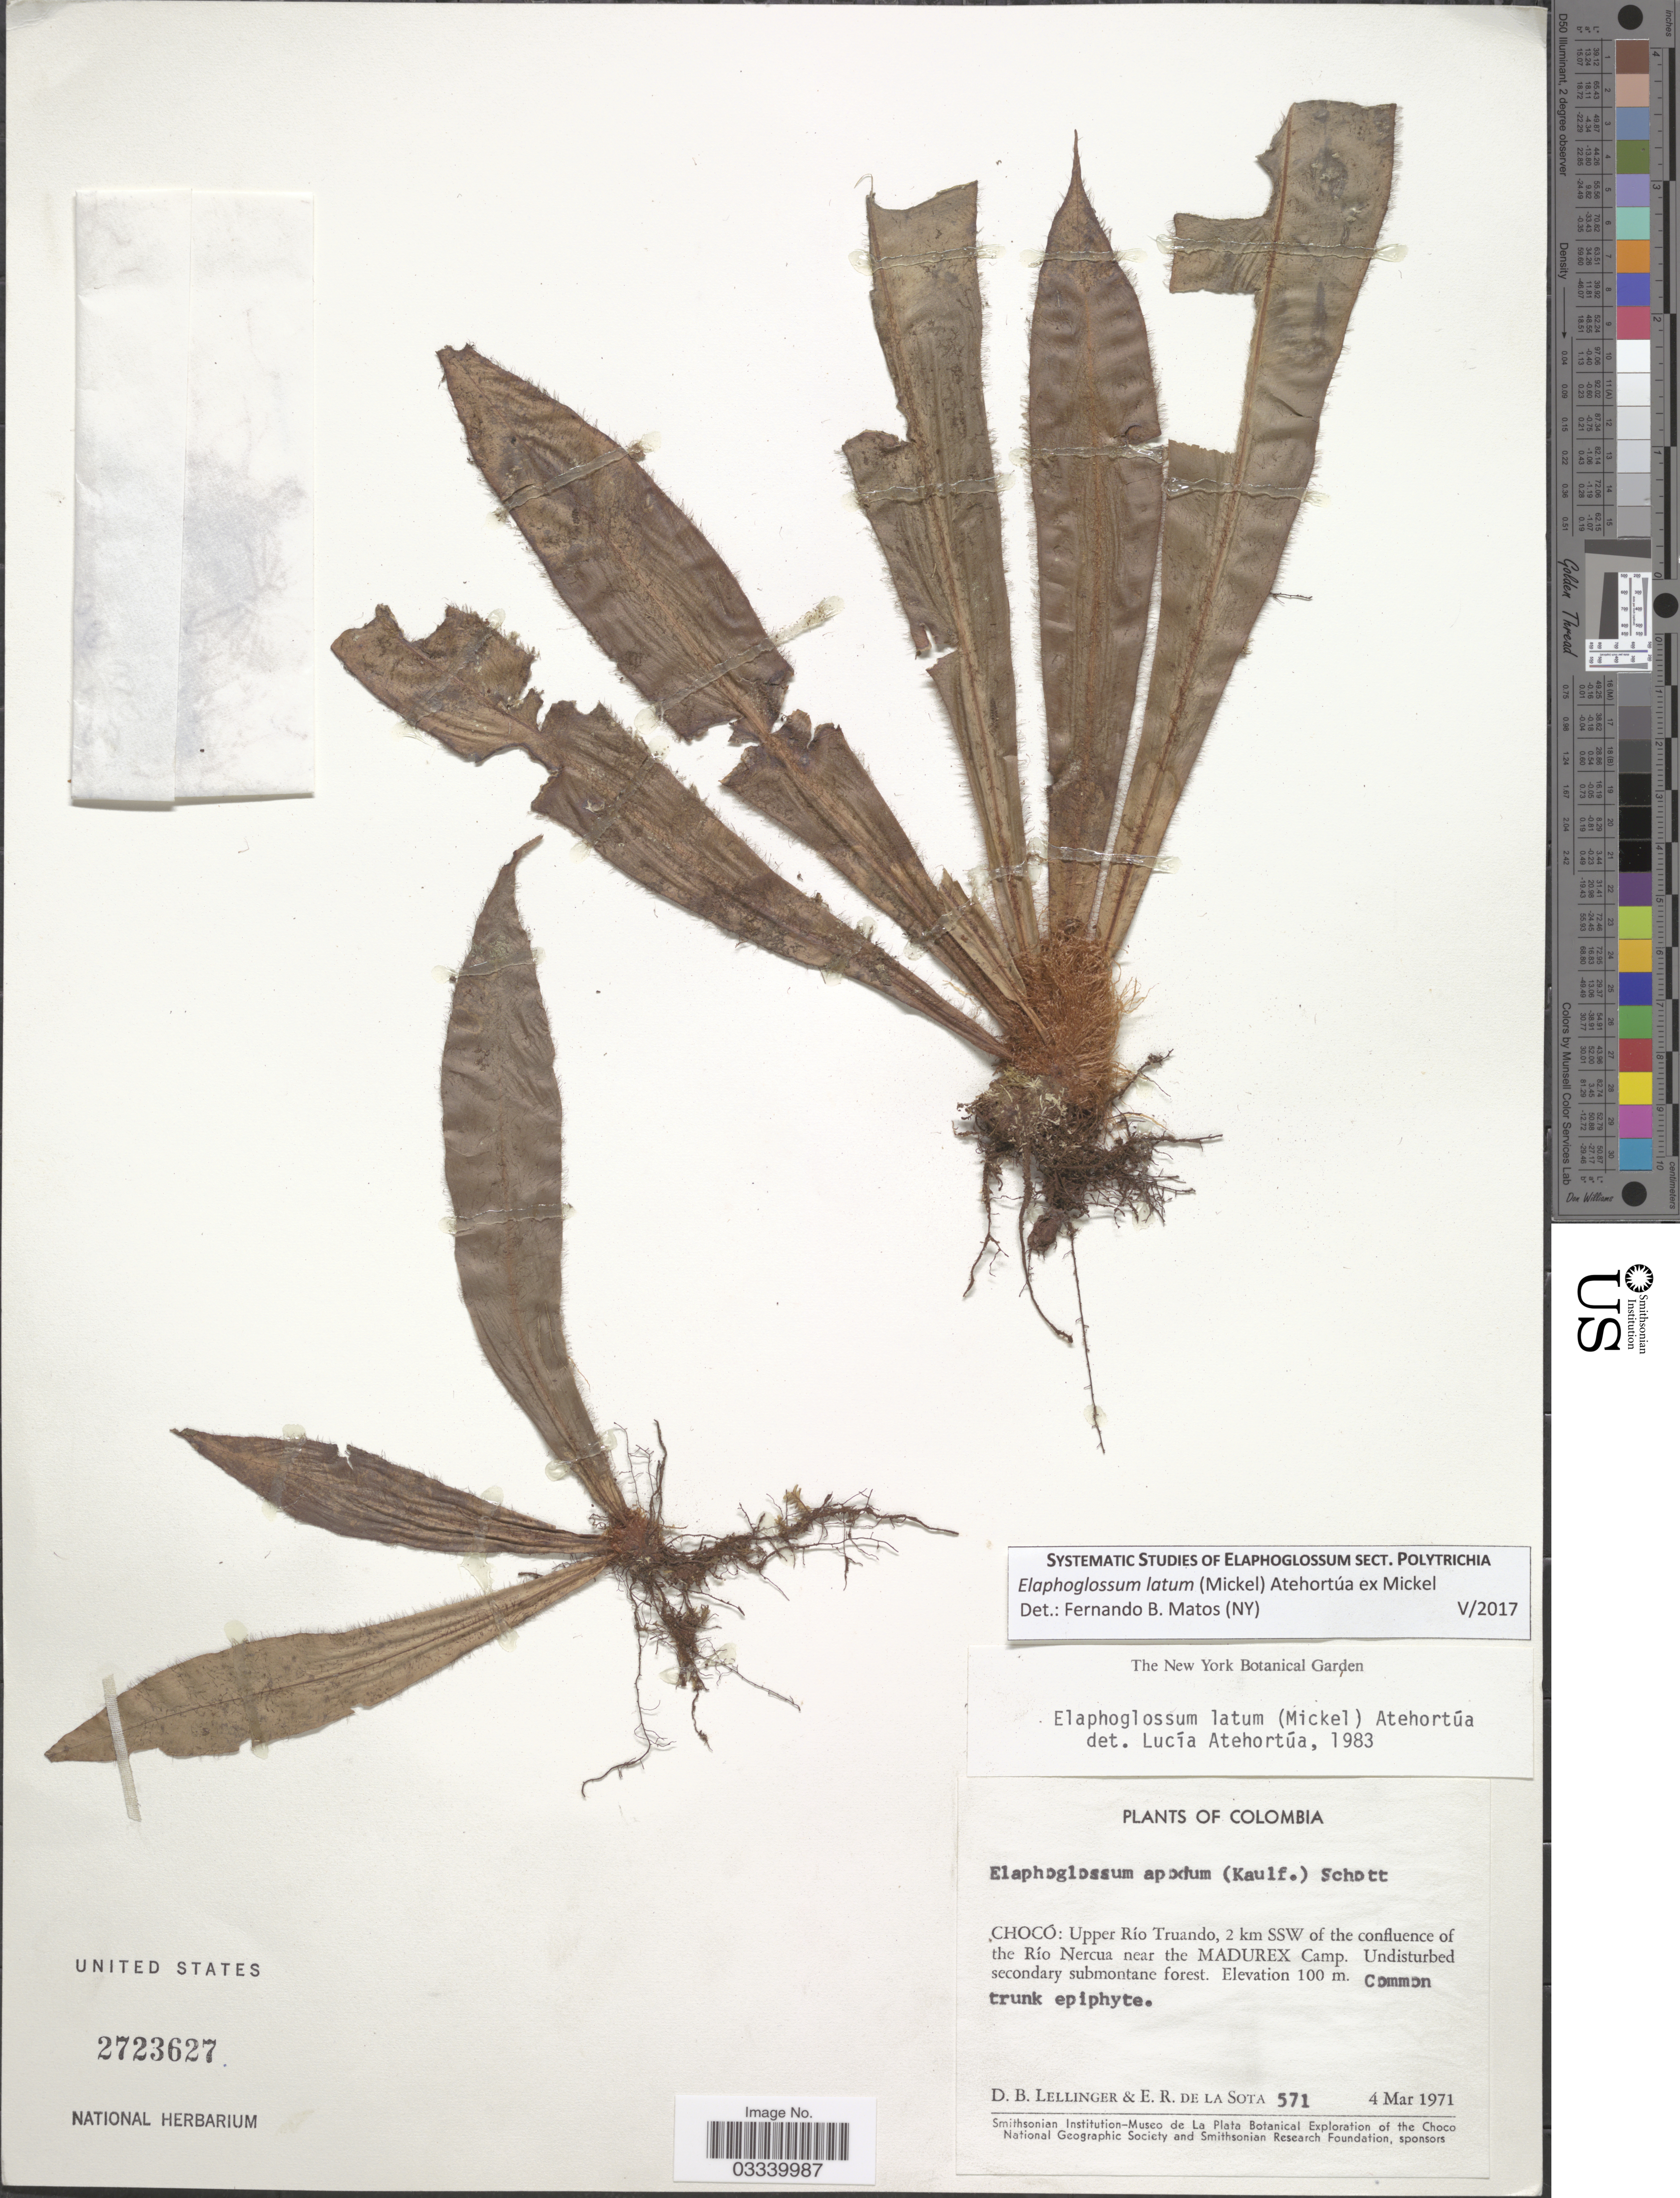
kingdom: Plantae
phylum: Tracheophyta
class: Polypodiopsida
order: Polypodiales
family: Dryopteridaceae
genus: Elaphoglossum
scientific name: Elaphoglossum latum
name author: (Mickel) Atehortúa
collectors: D. B. Lellinger & E. R. de la Sota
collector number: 571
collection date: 1971-03-04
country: Colombia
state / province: Chocó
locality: Upper Río Truando, 2 km SSW of the confluence of the Río Nercua near the MADUREX Camp.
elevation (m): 100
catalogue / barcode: US 2723627